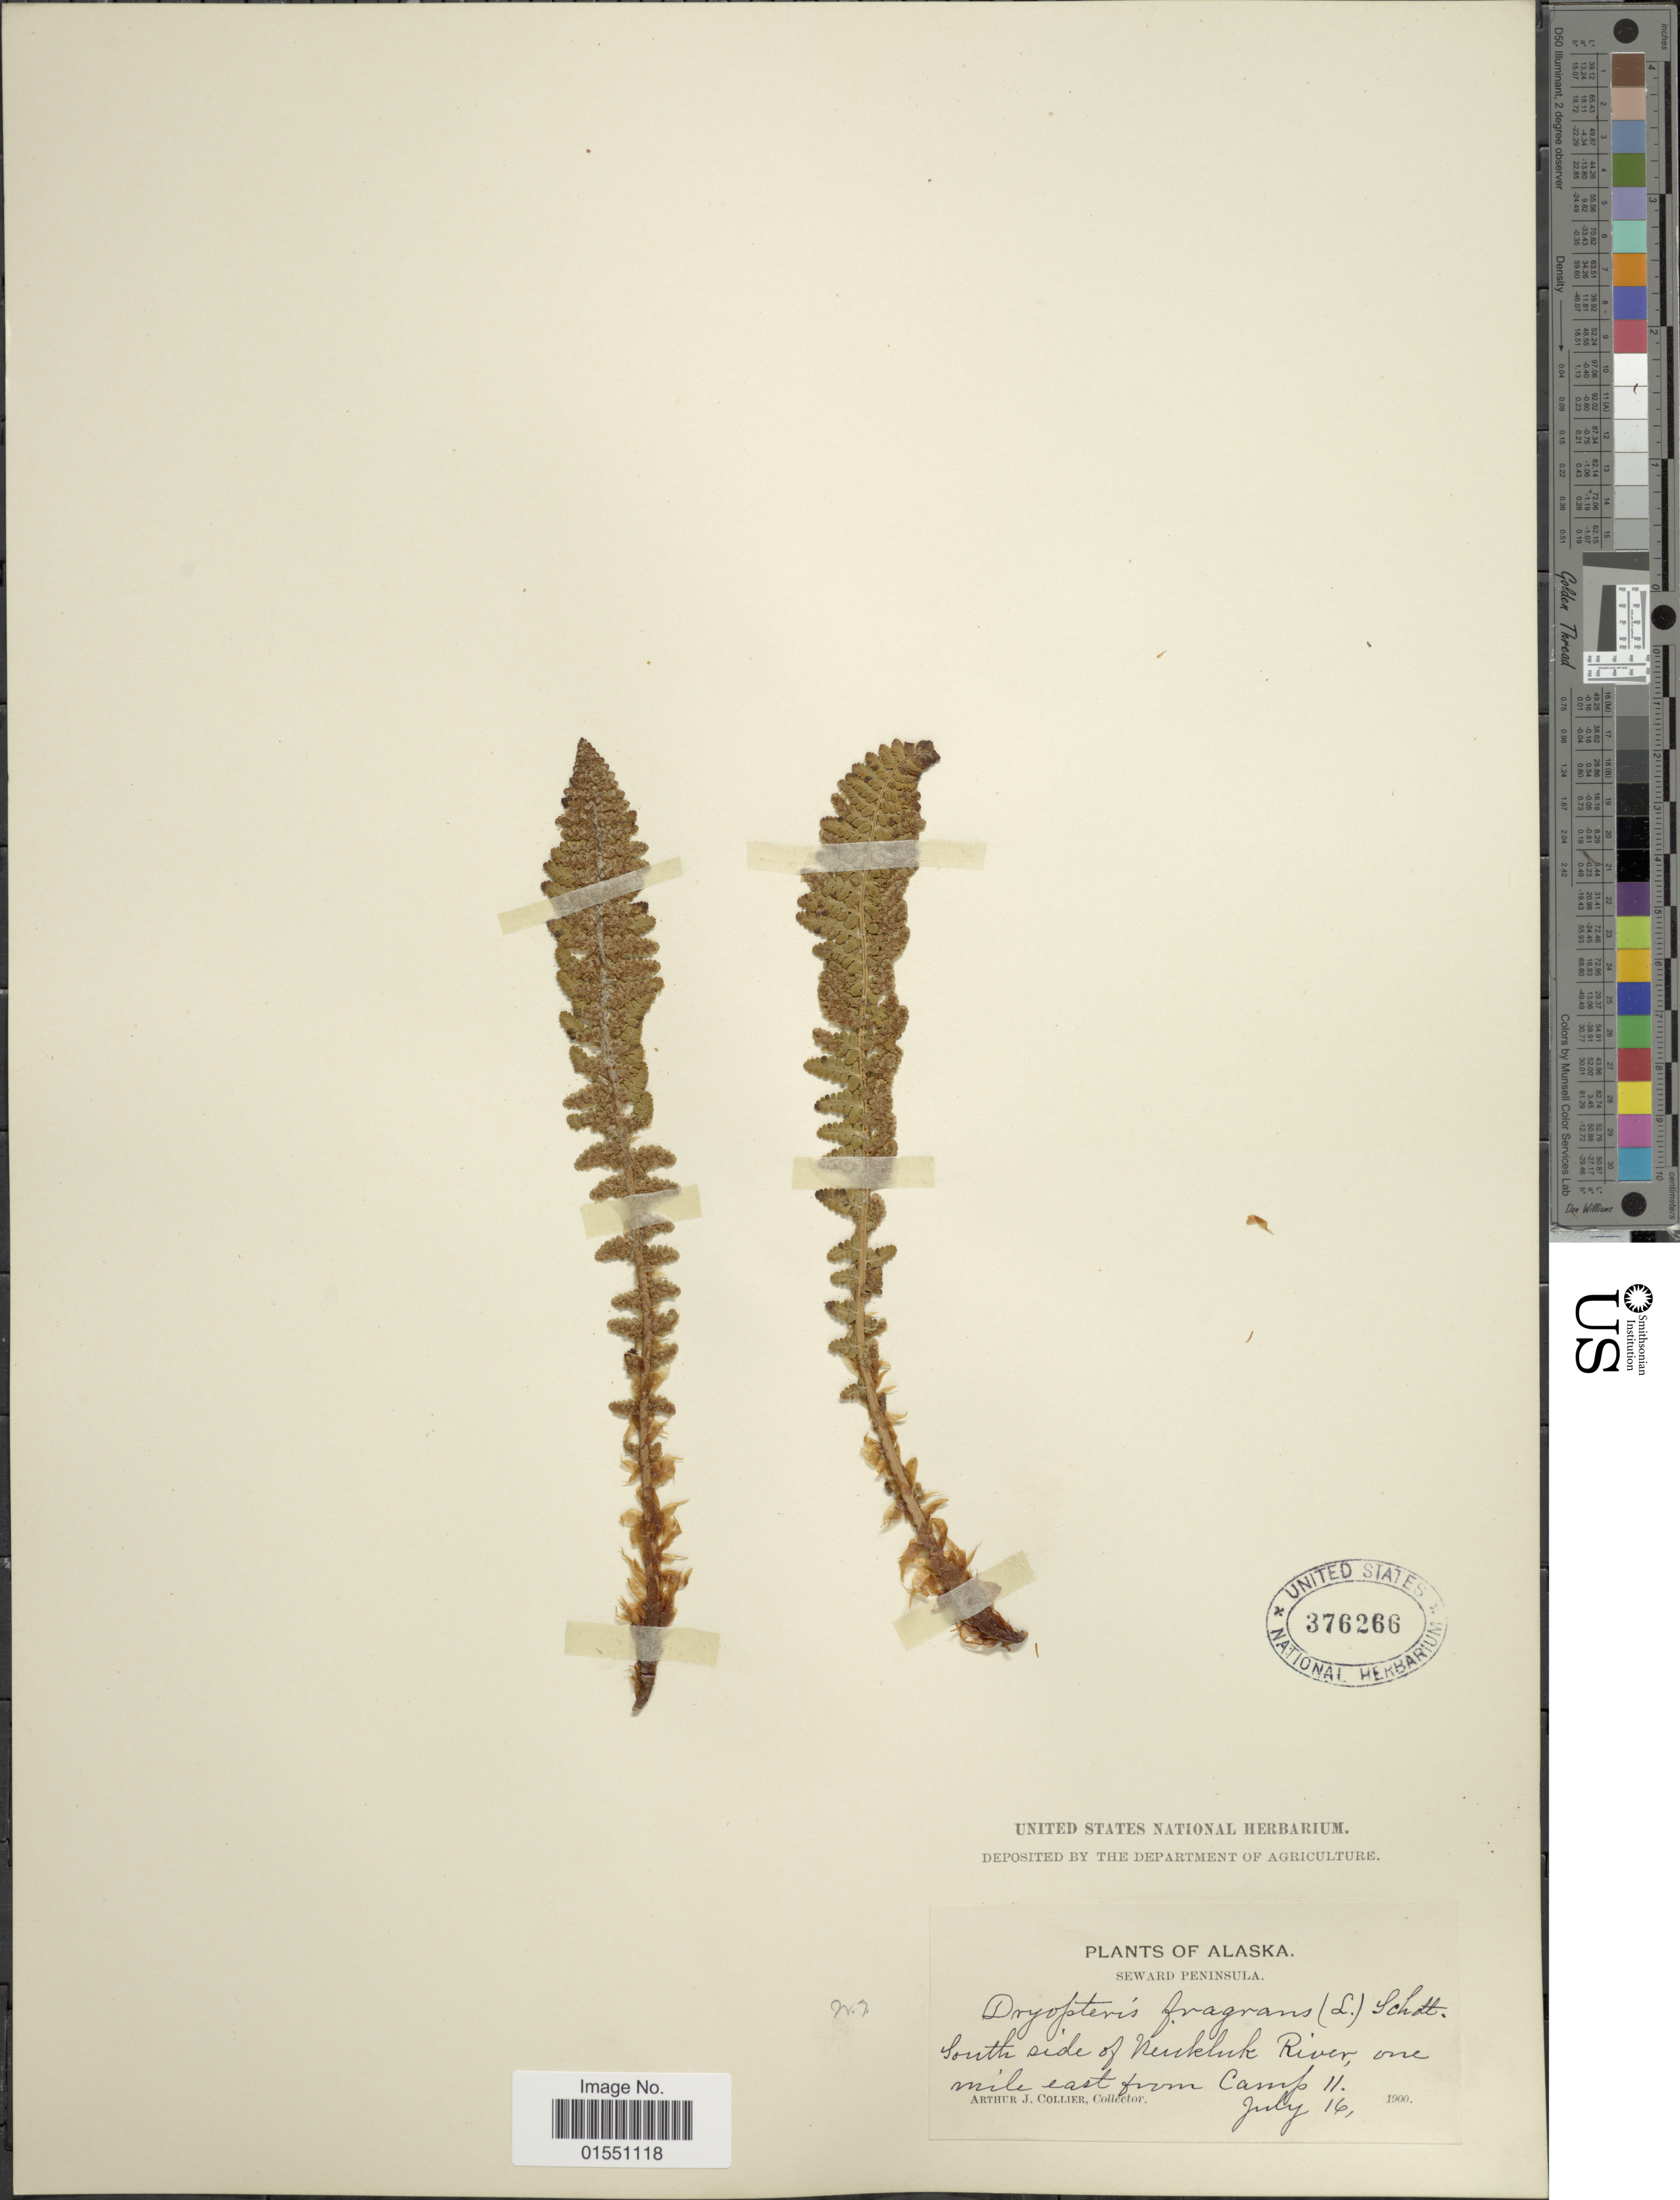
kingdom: Plantae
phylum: Tracheophyta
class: Polypodiopsida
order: Polypodiales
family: Dryopteridaceae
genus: Dryopteris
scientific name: Dryopteris fragrans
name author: (L.) Schott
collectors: A. Collier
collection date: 1900-07-16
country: United States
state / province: Alaska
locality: South side of Niukluk River, one mile east from Camp 11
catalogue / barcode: US 376266